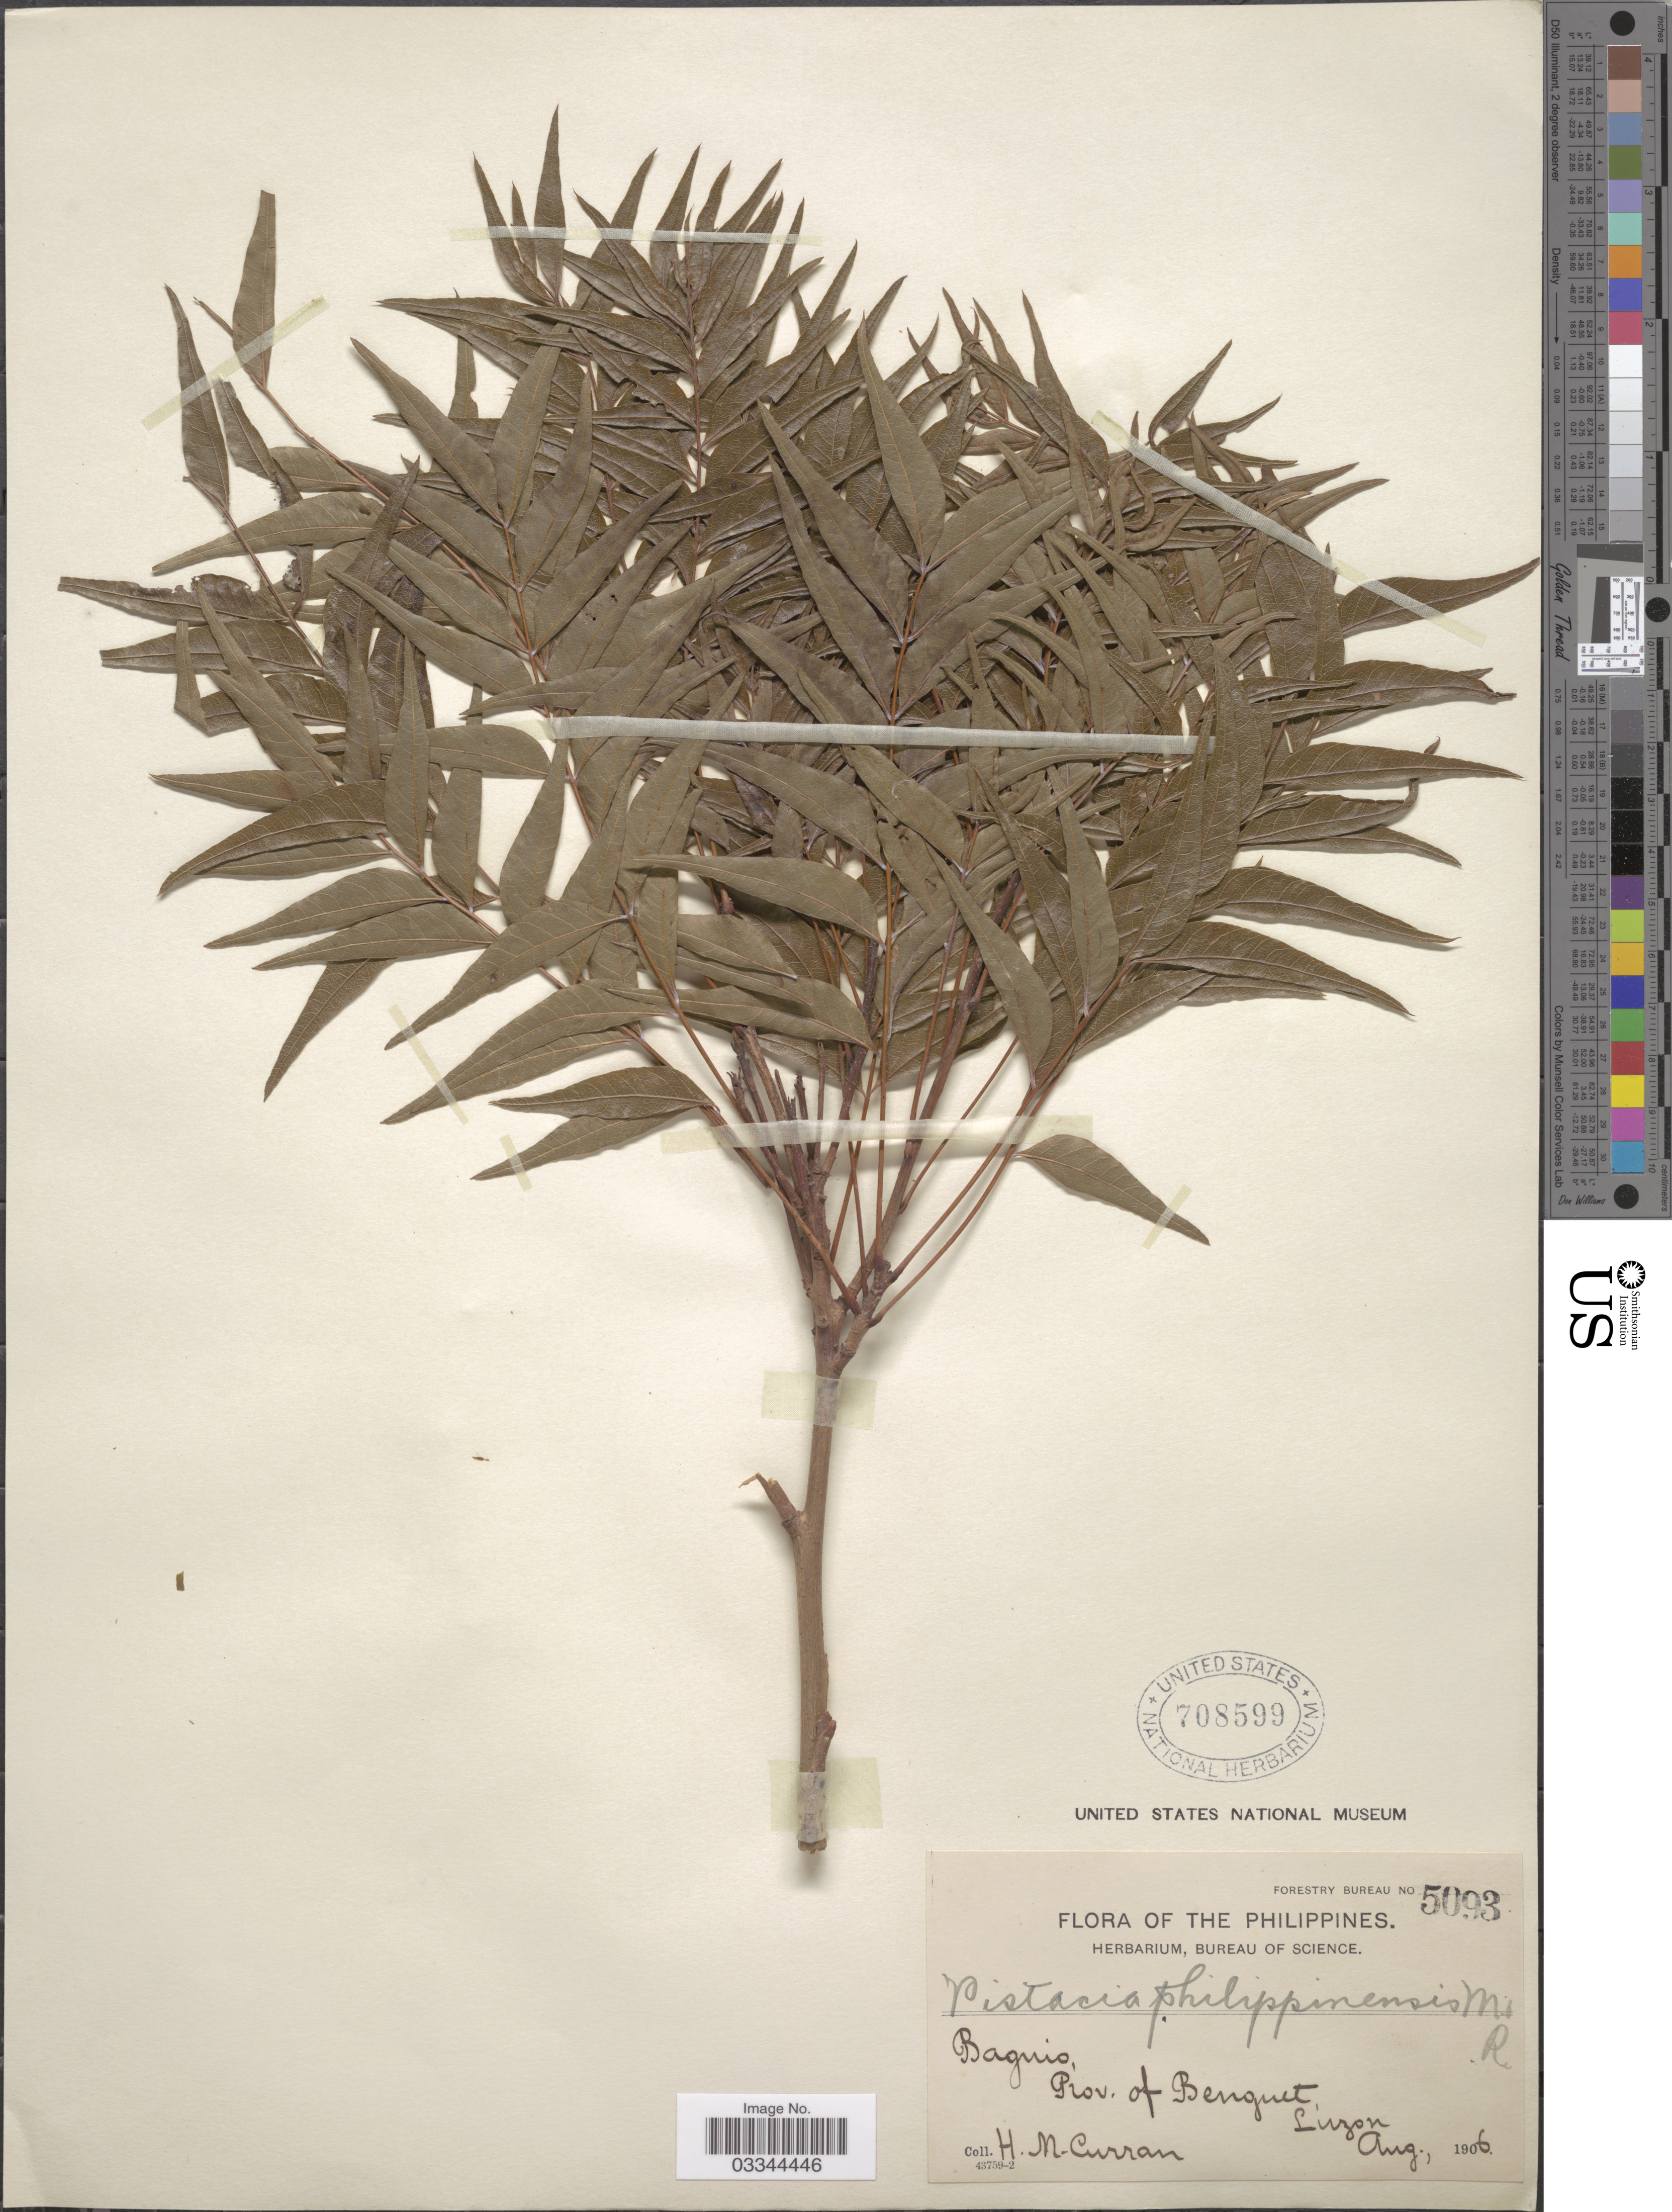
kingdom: Plantae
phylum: Tracheophyta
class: Magnoliopsida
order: Sapindales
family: Anacardiaceae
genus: Pistacia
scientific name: Pistacia chinensis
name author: Bunge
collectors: H. M. Curran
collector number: Forestry Bureau 5093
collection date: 1906-08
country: Philippines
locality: Baguio, Prov. of Benguet, Luzon.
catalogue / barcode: US 708599